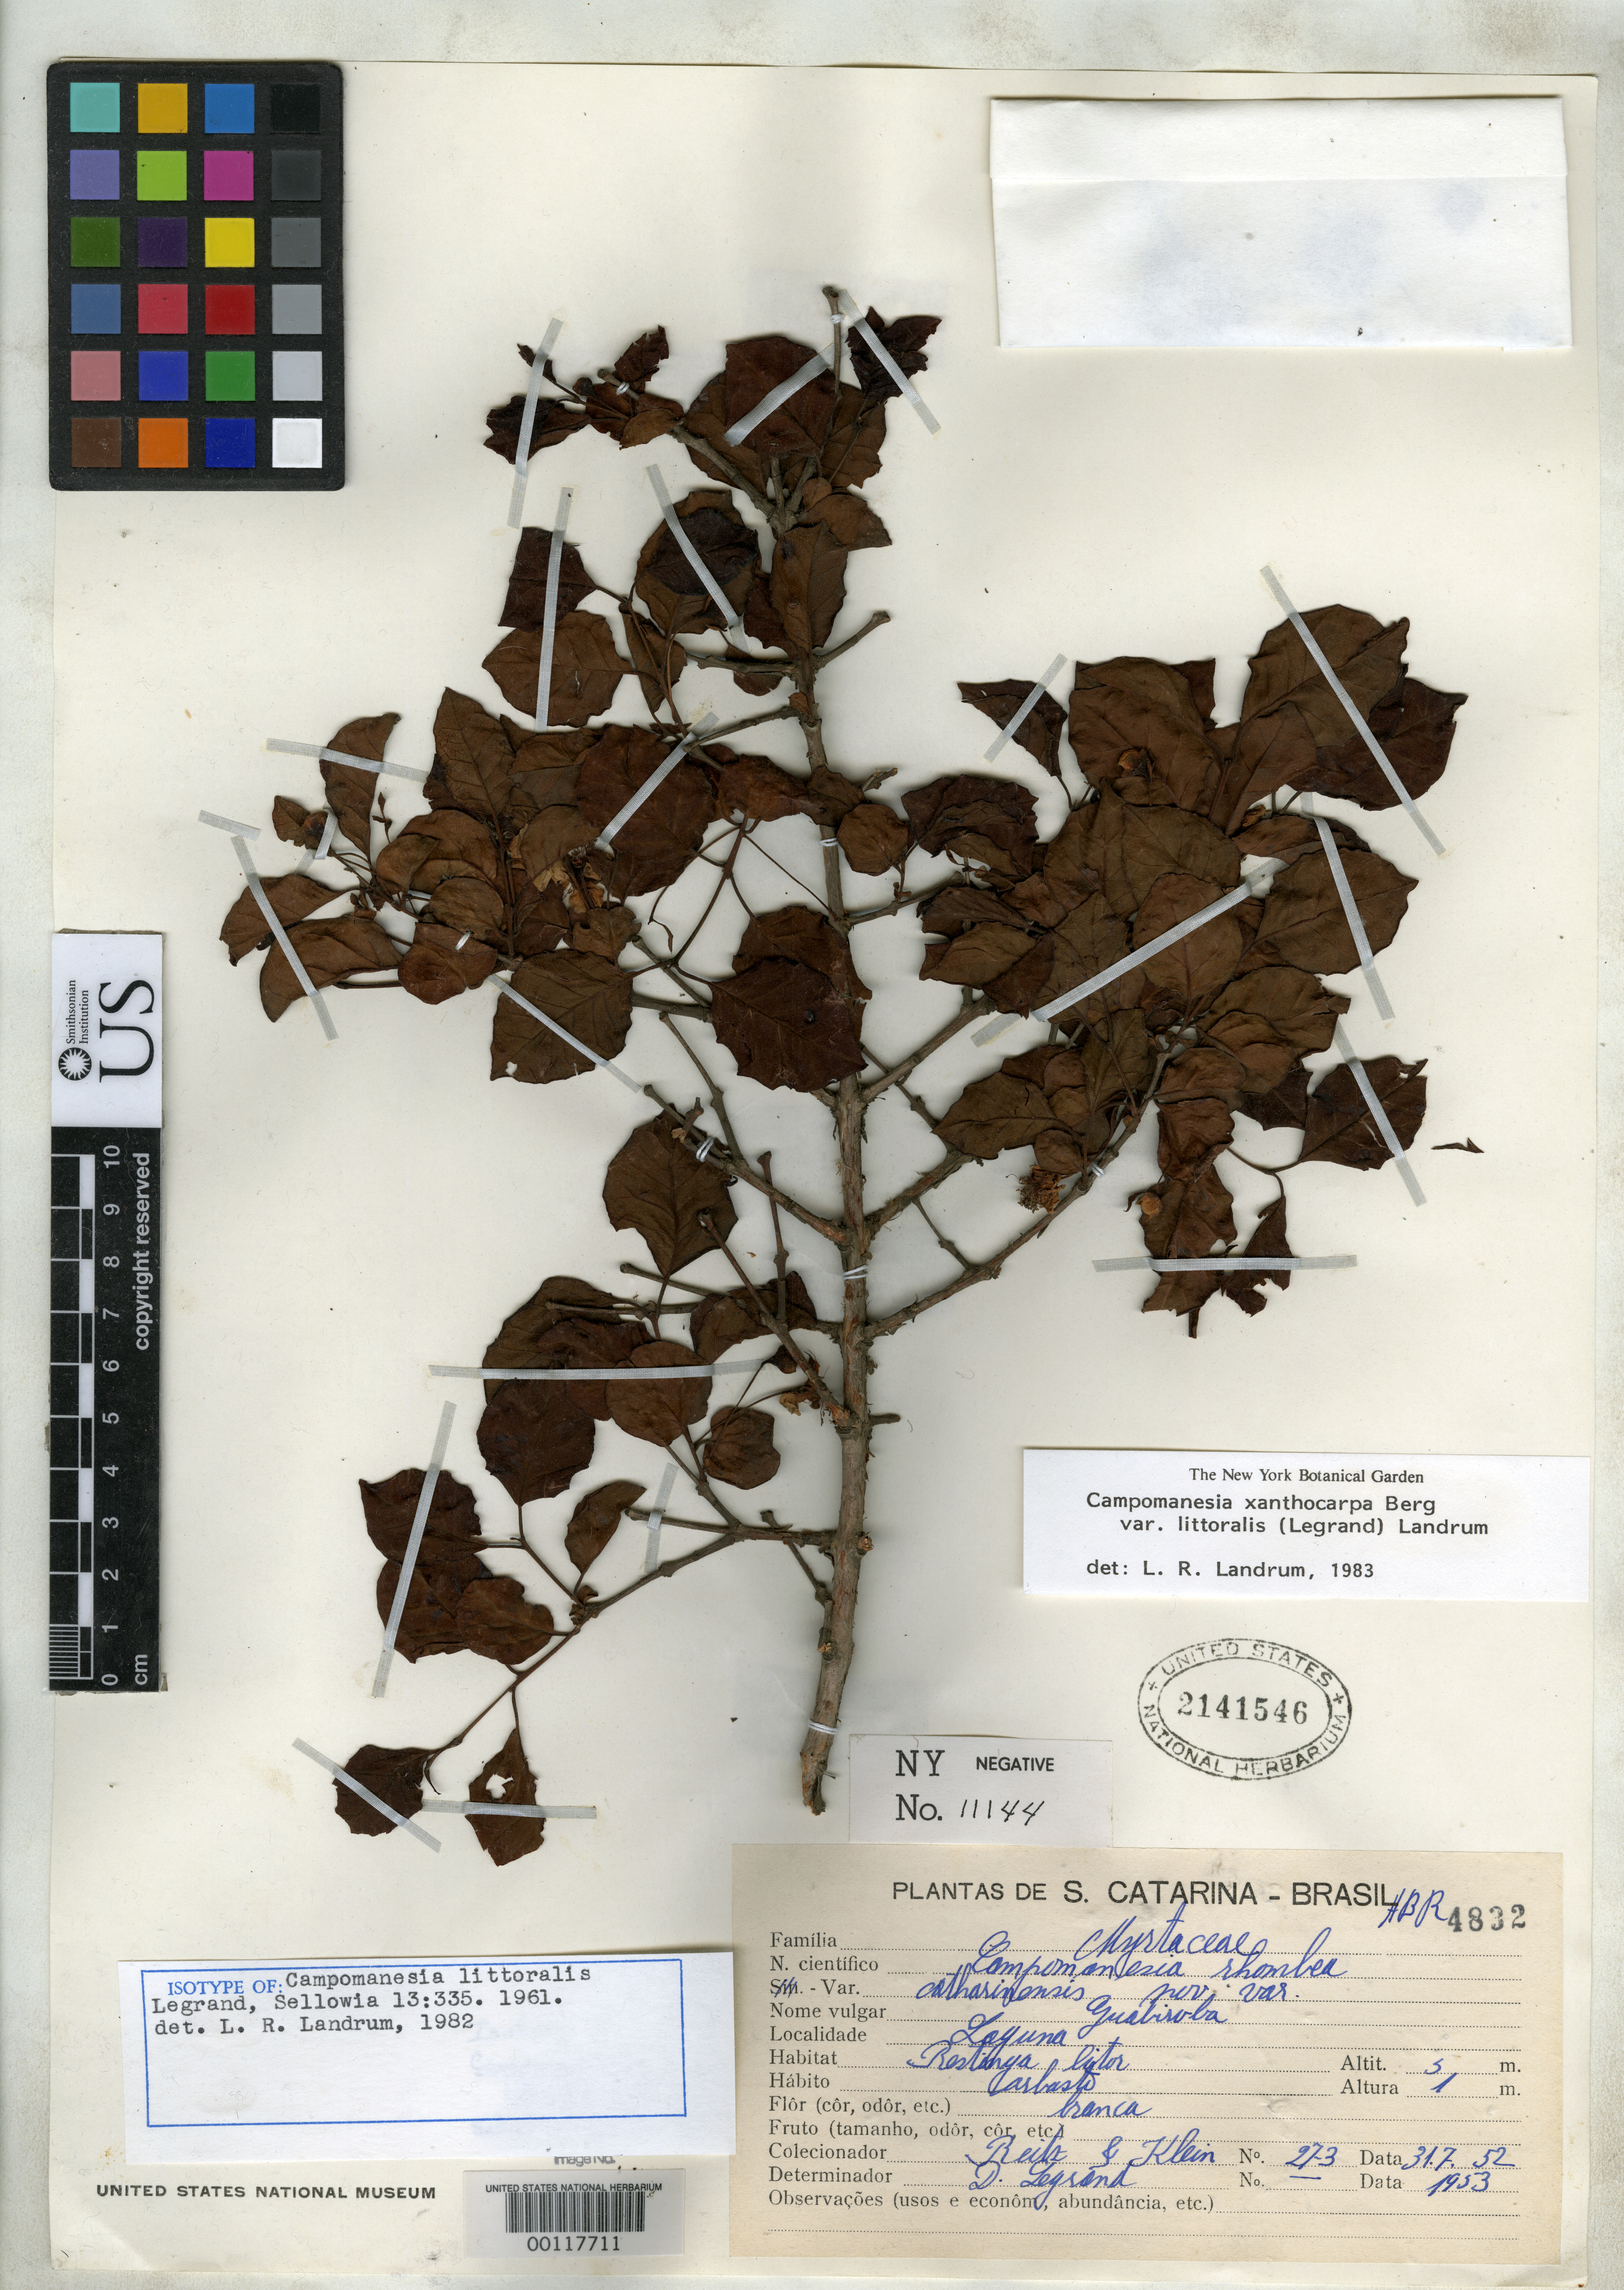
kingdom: Plantae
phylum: Tracheophyta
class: Magnoliopsida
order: Myrtales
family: Myrtaceae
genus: Campomanesia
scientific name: Campomanesia littoralis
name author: D. Legrand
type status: Isotype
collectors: R. Reitz & R. M. Klein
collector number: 273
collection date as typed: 31 Jul 1952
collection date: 1952-07-31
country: Brazil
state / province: Santa Catarina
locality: Laguna.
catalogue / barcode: US 2141546